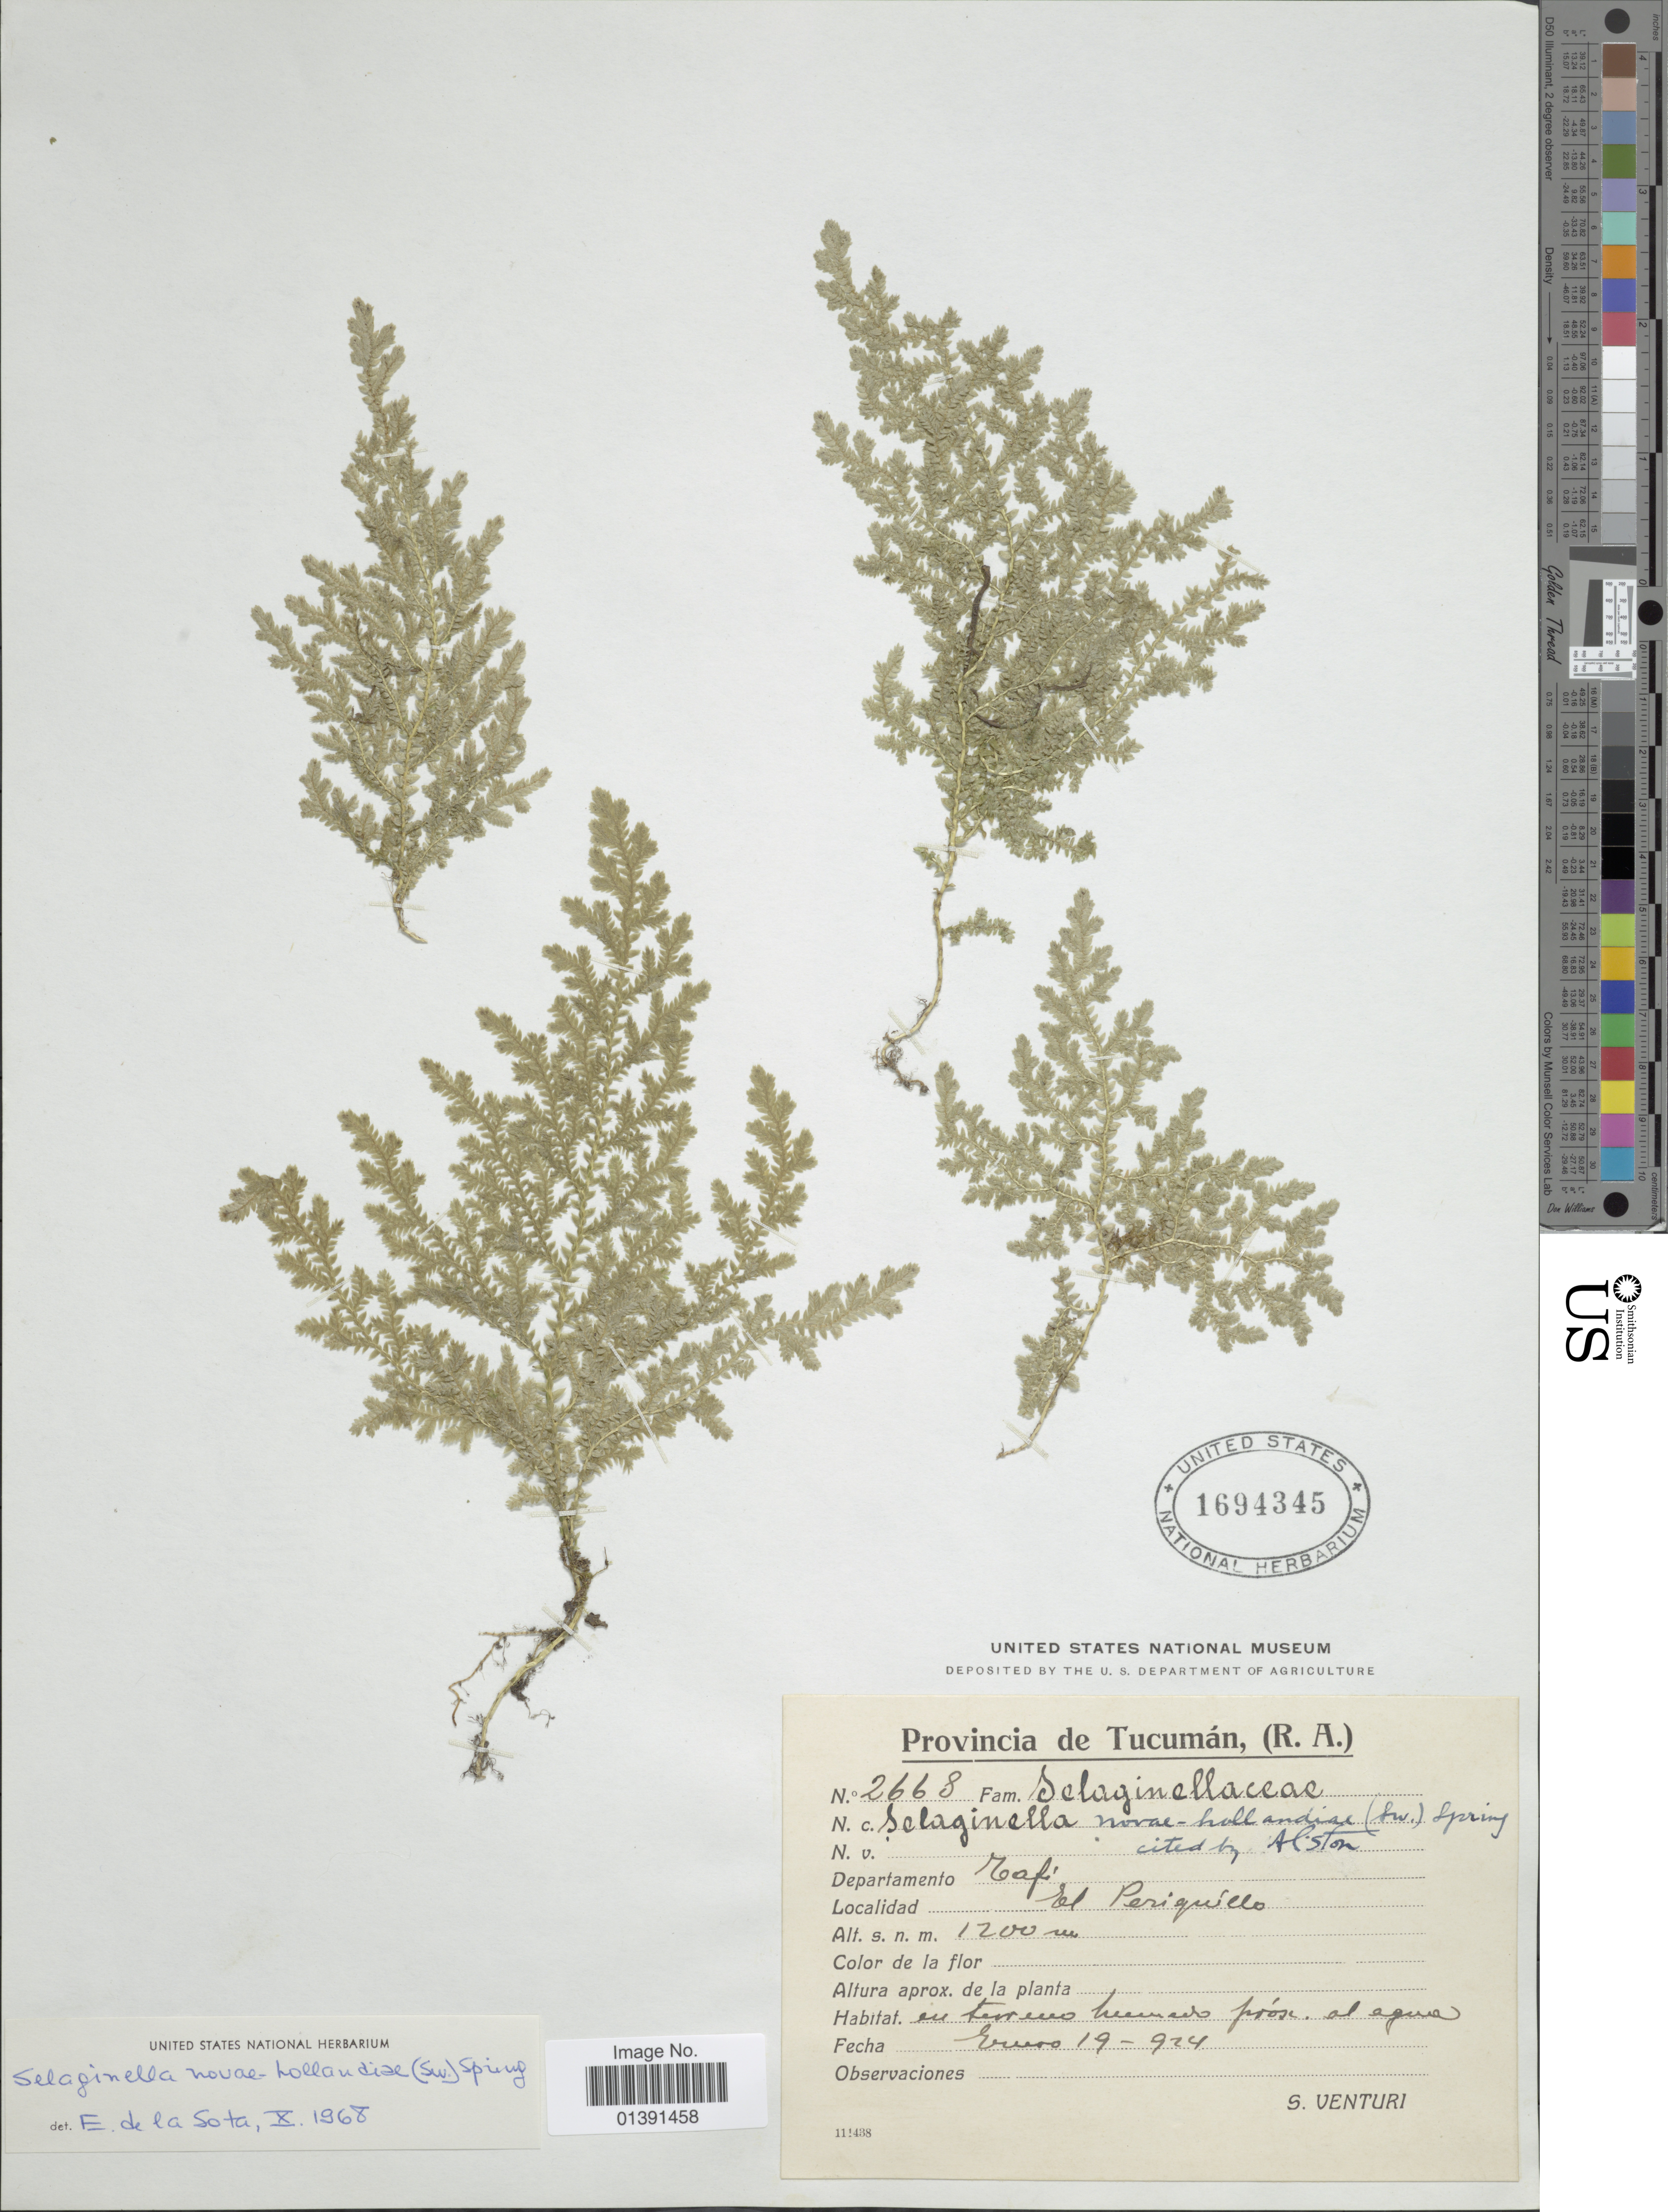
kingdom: Plantae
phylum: Tracheophyta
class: Lycopodiopsida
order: Selaginellales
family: Selaginellaceae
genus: Selaginella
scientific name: Selaginella novae-hollandiae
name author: (Sw.) Spring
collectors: S. Venturi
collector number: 2668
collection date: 1924-01-19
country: Argentina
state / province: Tucuman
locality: R.A., Departamento Tafi, El Periquillo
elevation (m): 1200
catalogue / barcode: US 1694345